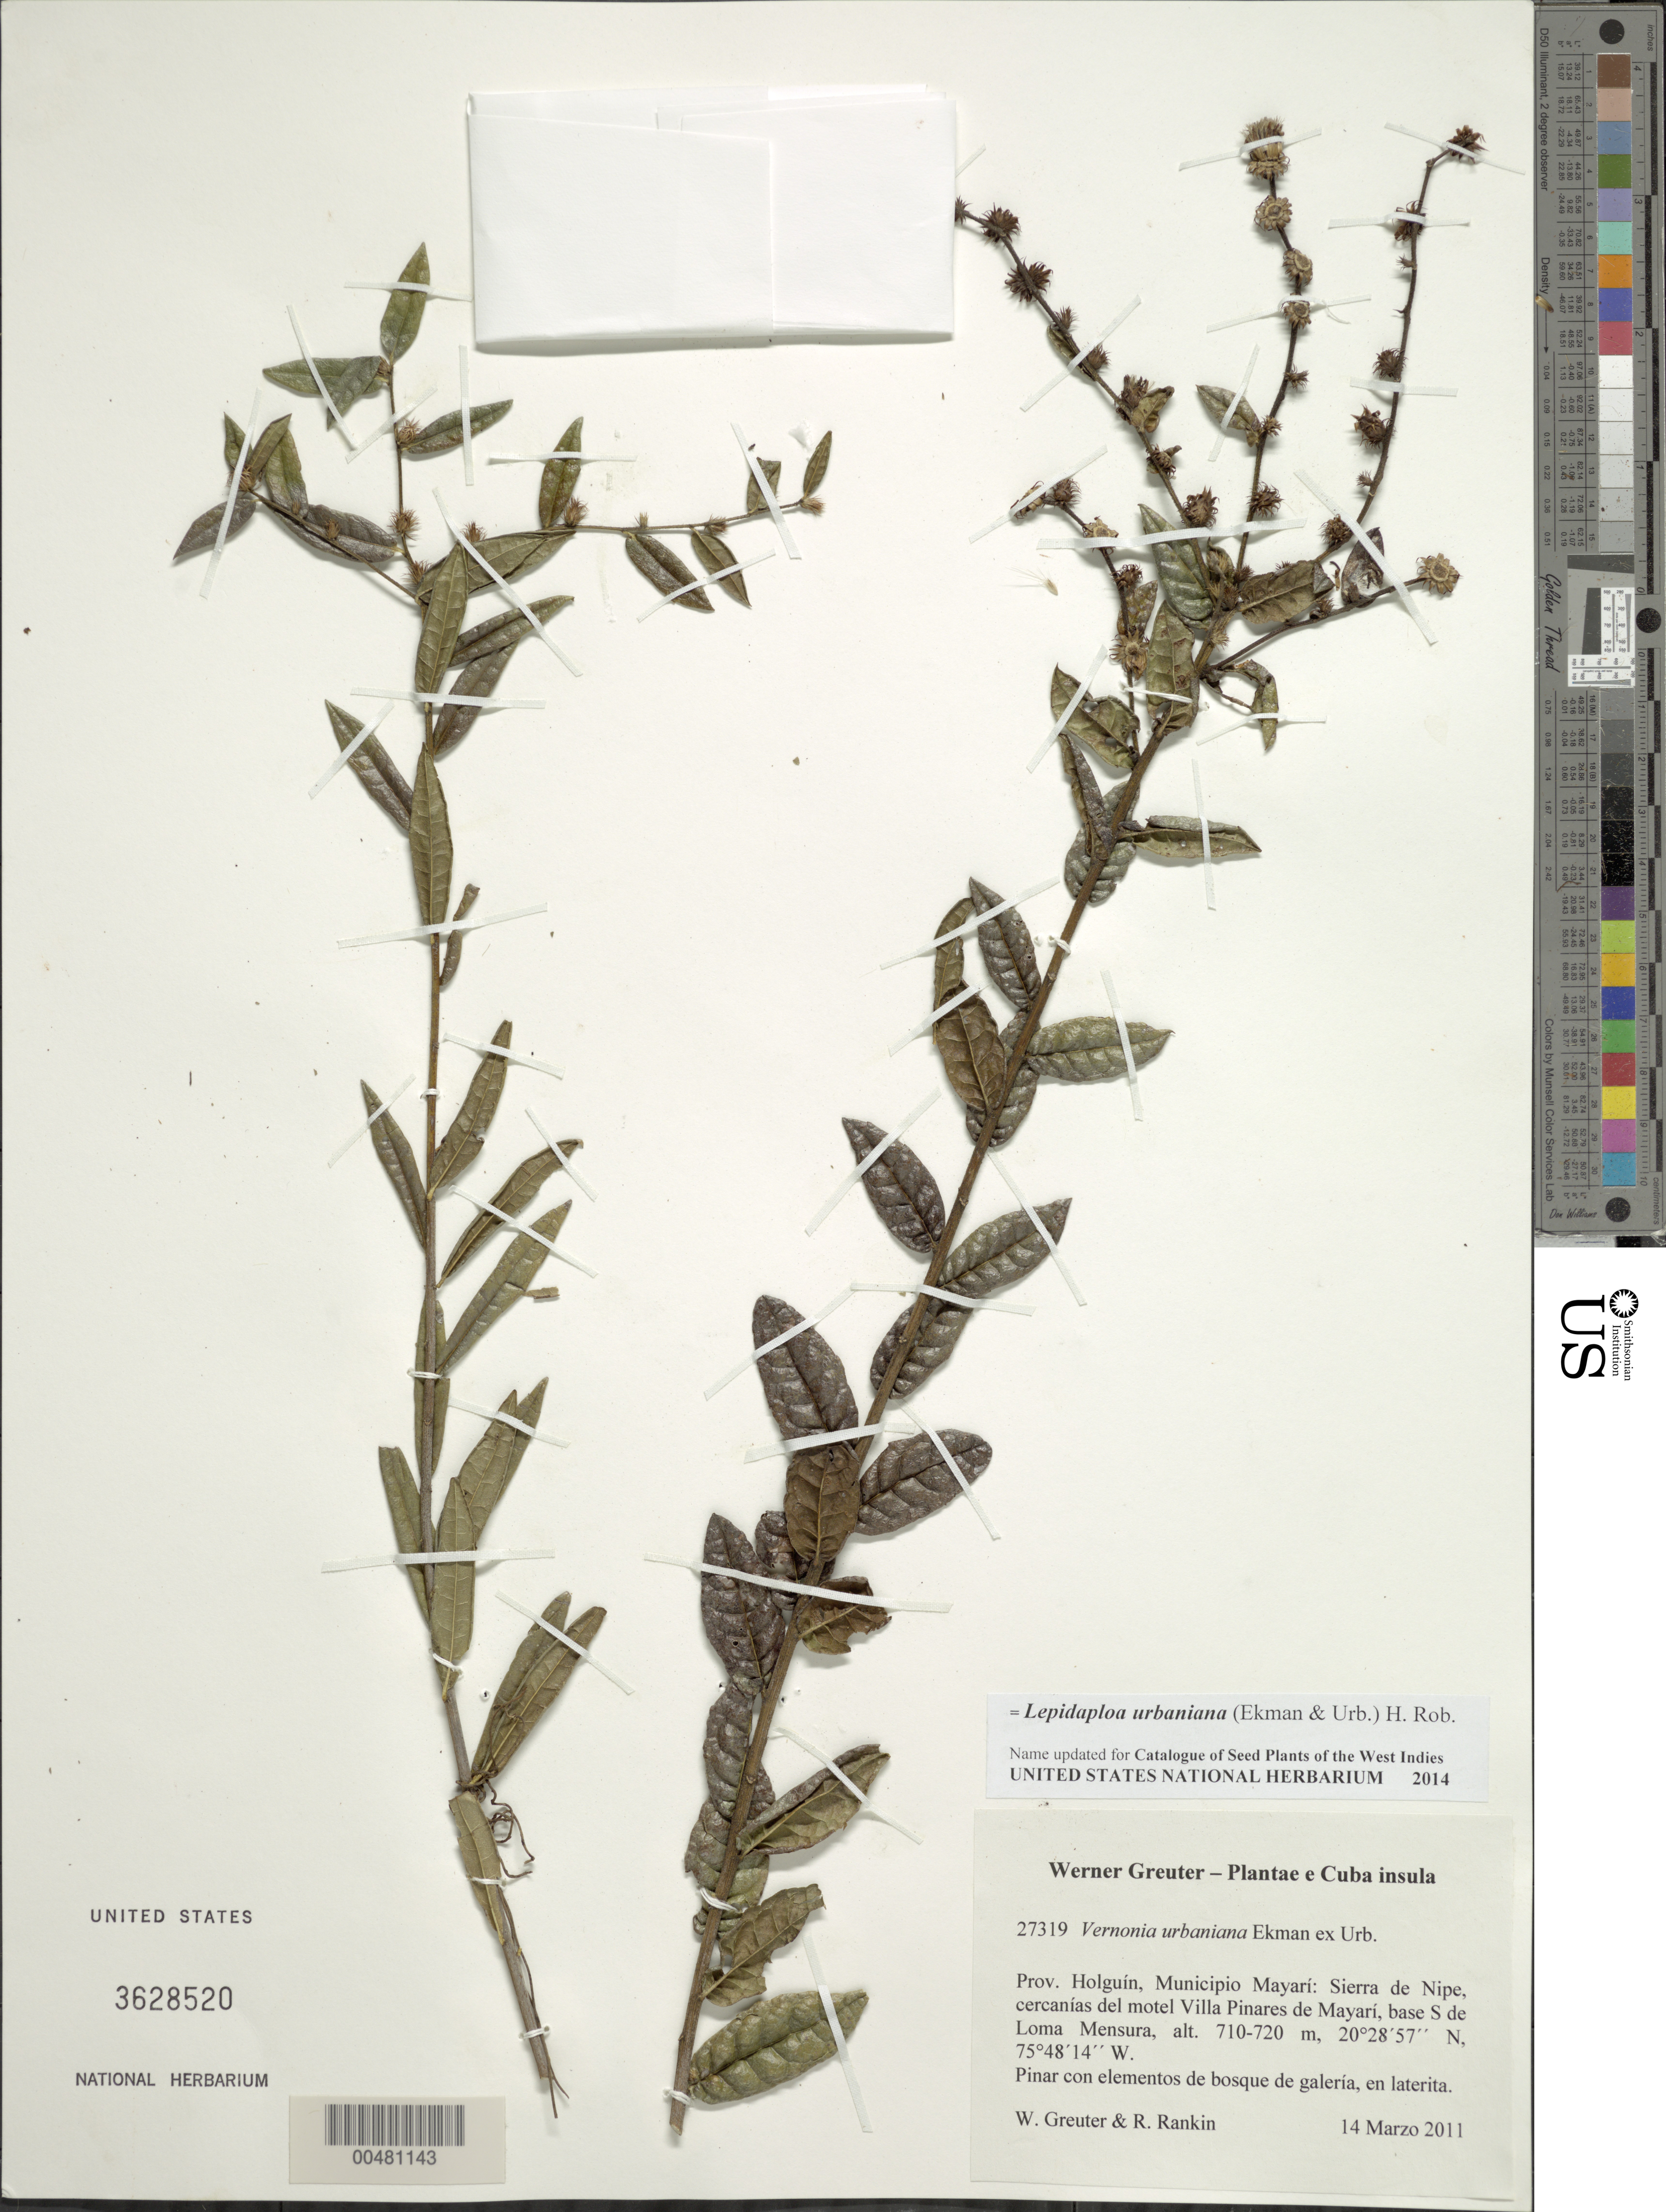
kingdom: Plantae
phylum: Tracheophyta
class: Magnoliopsida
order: Asterales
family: Asteraceae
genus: Lepidaploa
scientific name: Lepidaploa urbaniana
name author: (Ekman & Urb.) H. Rob.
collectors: W. R. Greuter & R. Rankin Rodriguez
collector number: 27319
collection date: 2011-03-14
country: Cuba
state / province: Holguin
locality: Mun. Mayarí, Sierra de Nipe, cercanías motel Villa Pinares de Mayarí, base S de Loma Mensura.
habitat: Pinar con elementos de bosque de galería, en laterita.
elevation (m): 710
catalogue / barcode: US 3628520